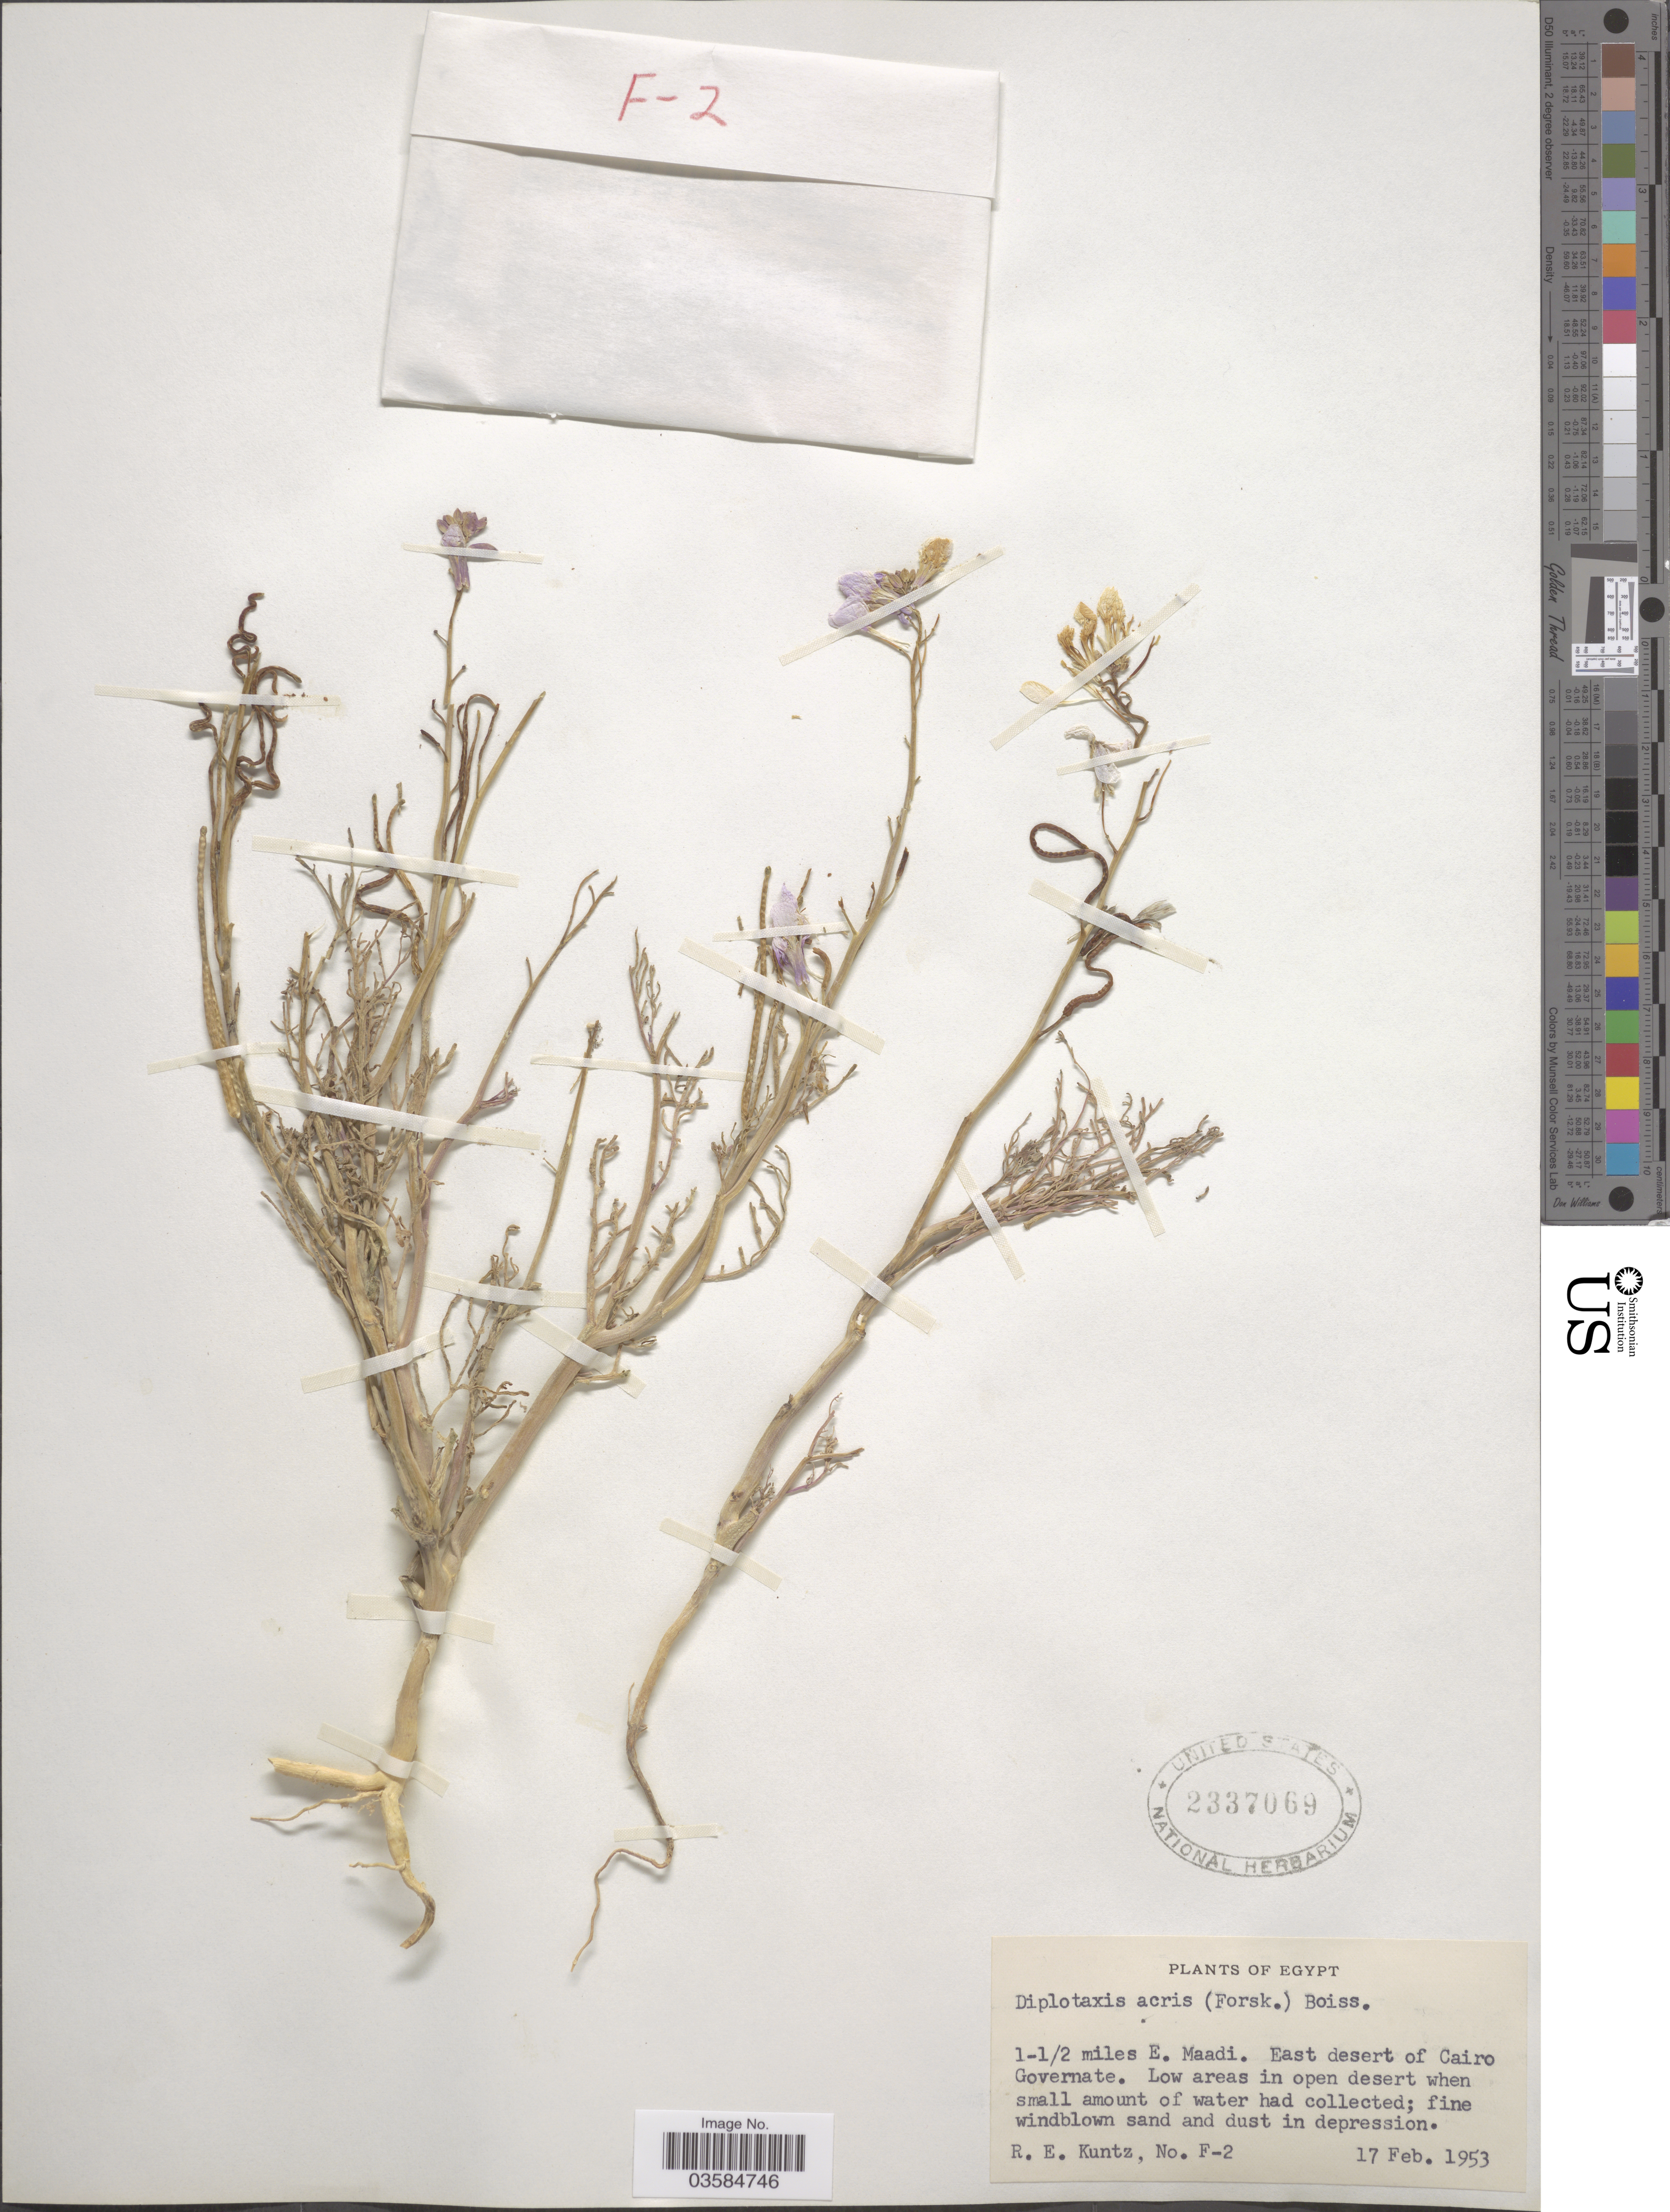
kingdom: Plantae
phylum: Tracheophyta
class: Magnoliopsida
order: Brassicales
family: Brassicaceae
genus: Diplotaxis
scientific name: Diplotaxis acris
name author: (Forssk.) Boiss.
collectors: R. E. Kuntz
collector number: F-2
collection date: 1953-02-17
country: Egypt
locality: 1-½ miles E. Maadi. East desert of Cairo Governate.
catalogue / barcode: US 2337069